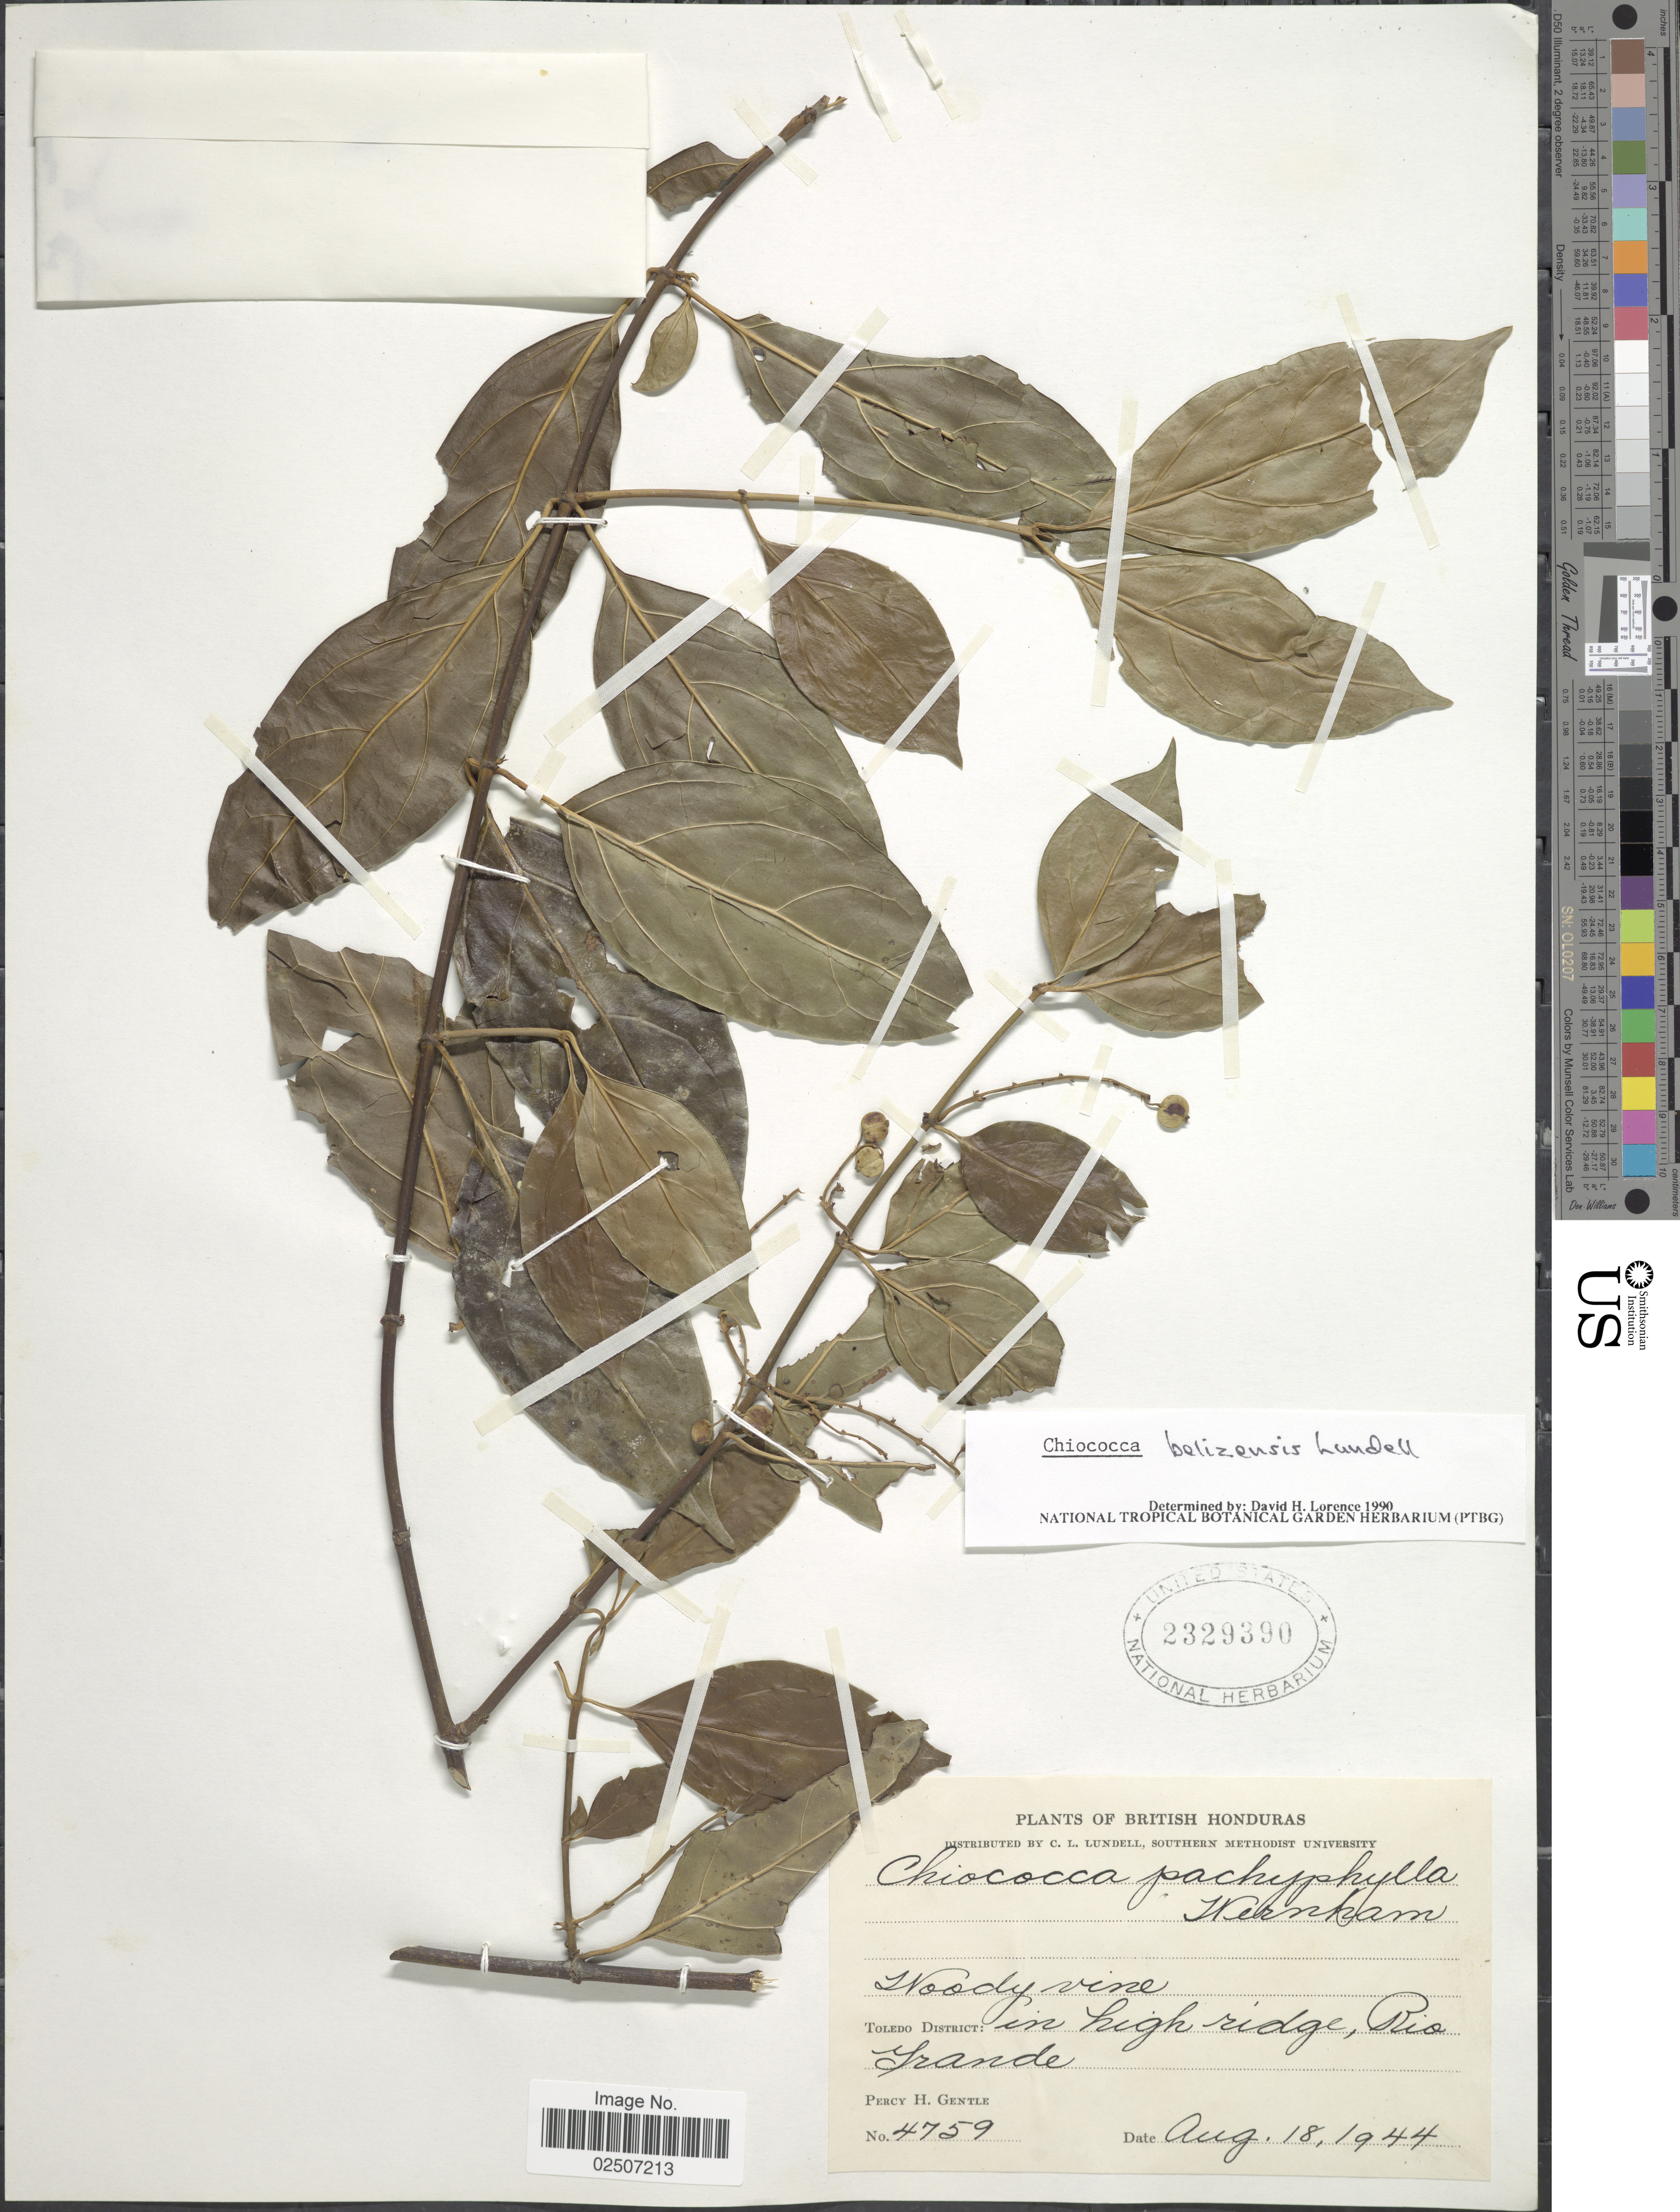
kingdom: Plantae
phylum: Tracheophyta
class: Magnoliopsida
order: Gentianales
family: Rubiaceae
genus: Chiococca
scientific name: Chiococca belizensis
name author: Lundell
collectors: P. H. Gentle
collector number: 4759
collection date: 1944-08-18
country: Belize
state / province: Toledo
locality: British Honduras. Toledo District: in high ridge, Rio Grande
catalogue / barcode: US 2329390